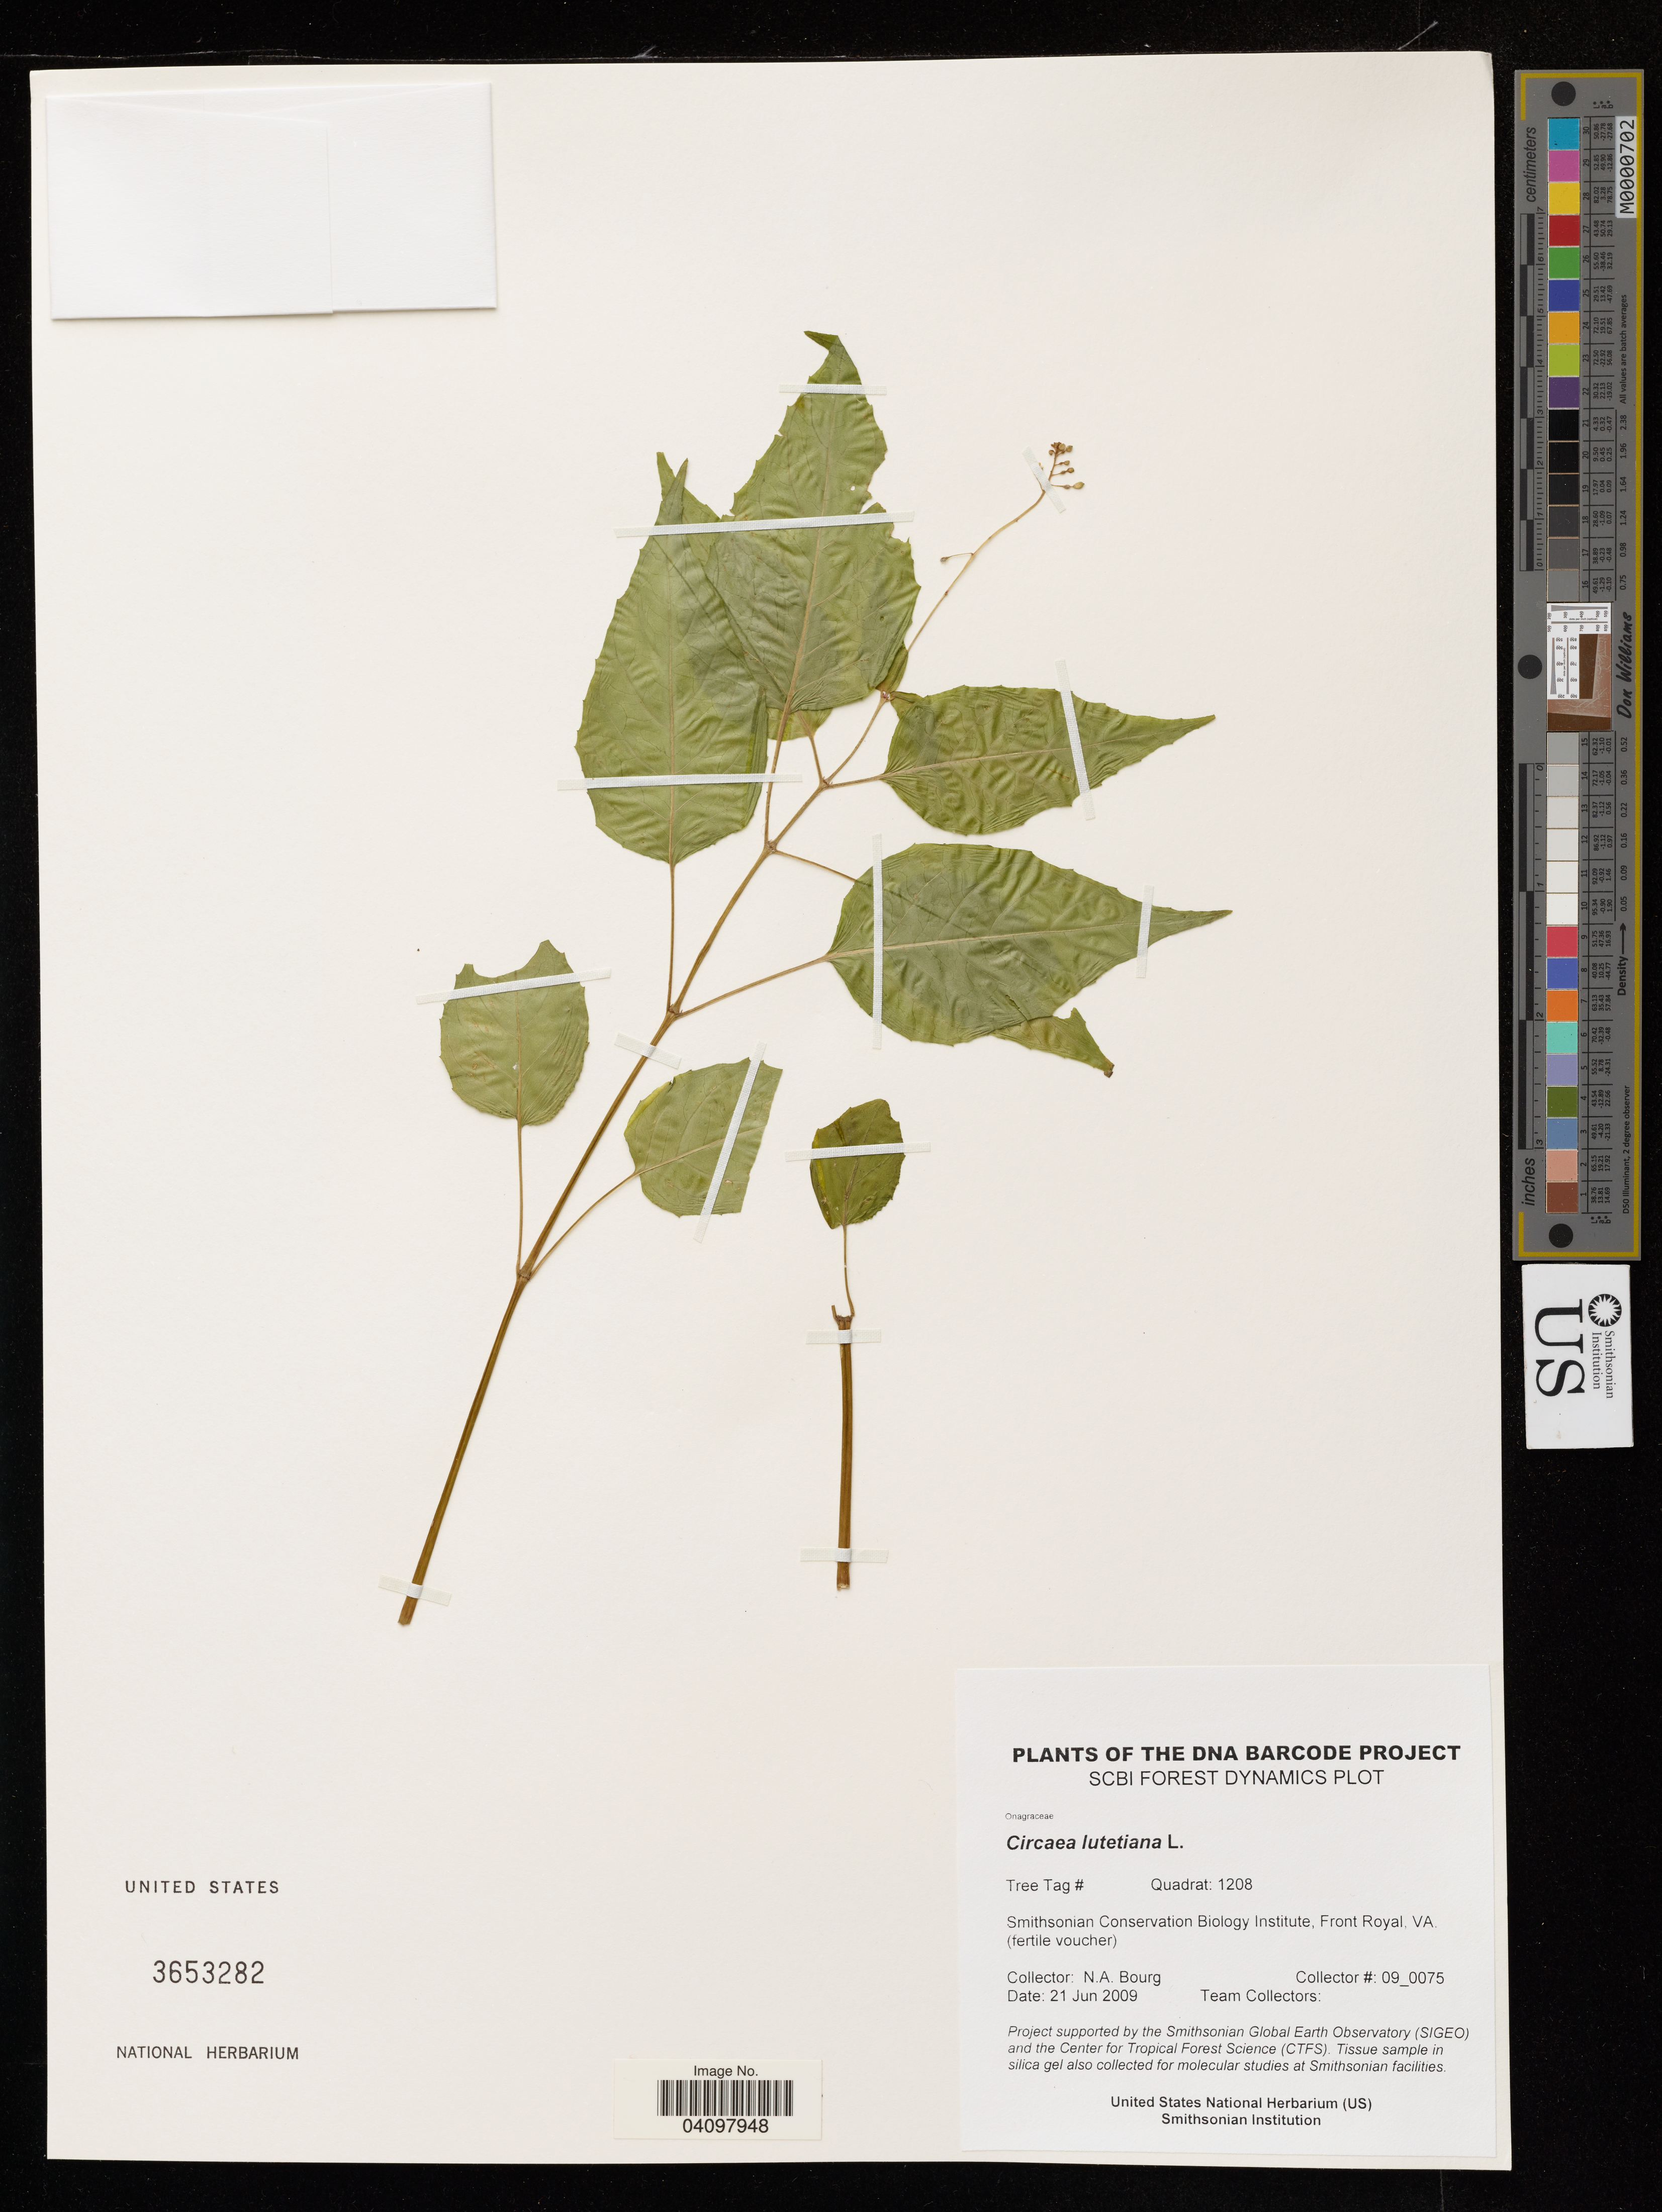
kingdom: Plantae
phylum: Tracheophyta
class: Magnoliopsida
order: Myrtales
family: Onagraceae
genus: Circaea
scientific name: Circaea lutetiana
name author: L.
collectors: N. A. Bourg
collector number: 09_0075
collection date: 2009-06-21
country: United States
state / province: Virginia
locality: Smithsonian Conservation Biology Institute, Front Royal.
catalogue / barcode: US 3653282